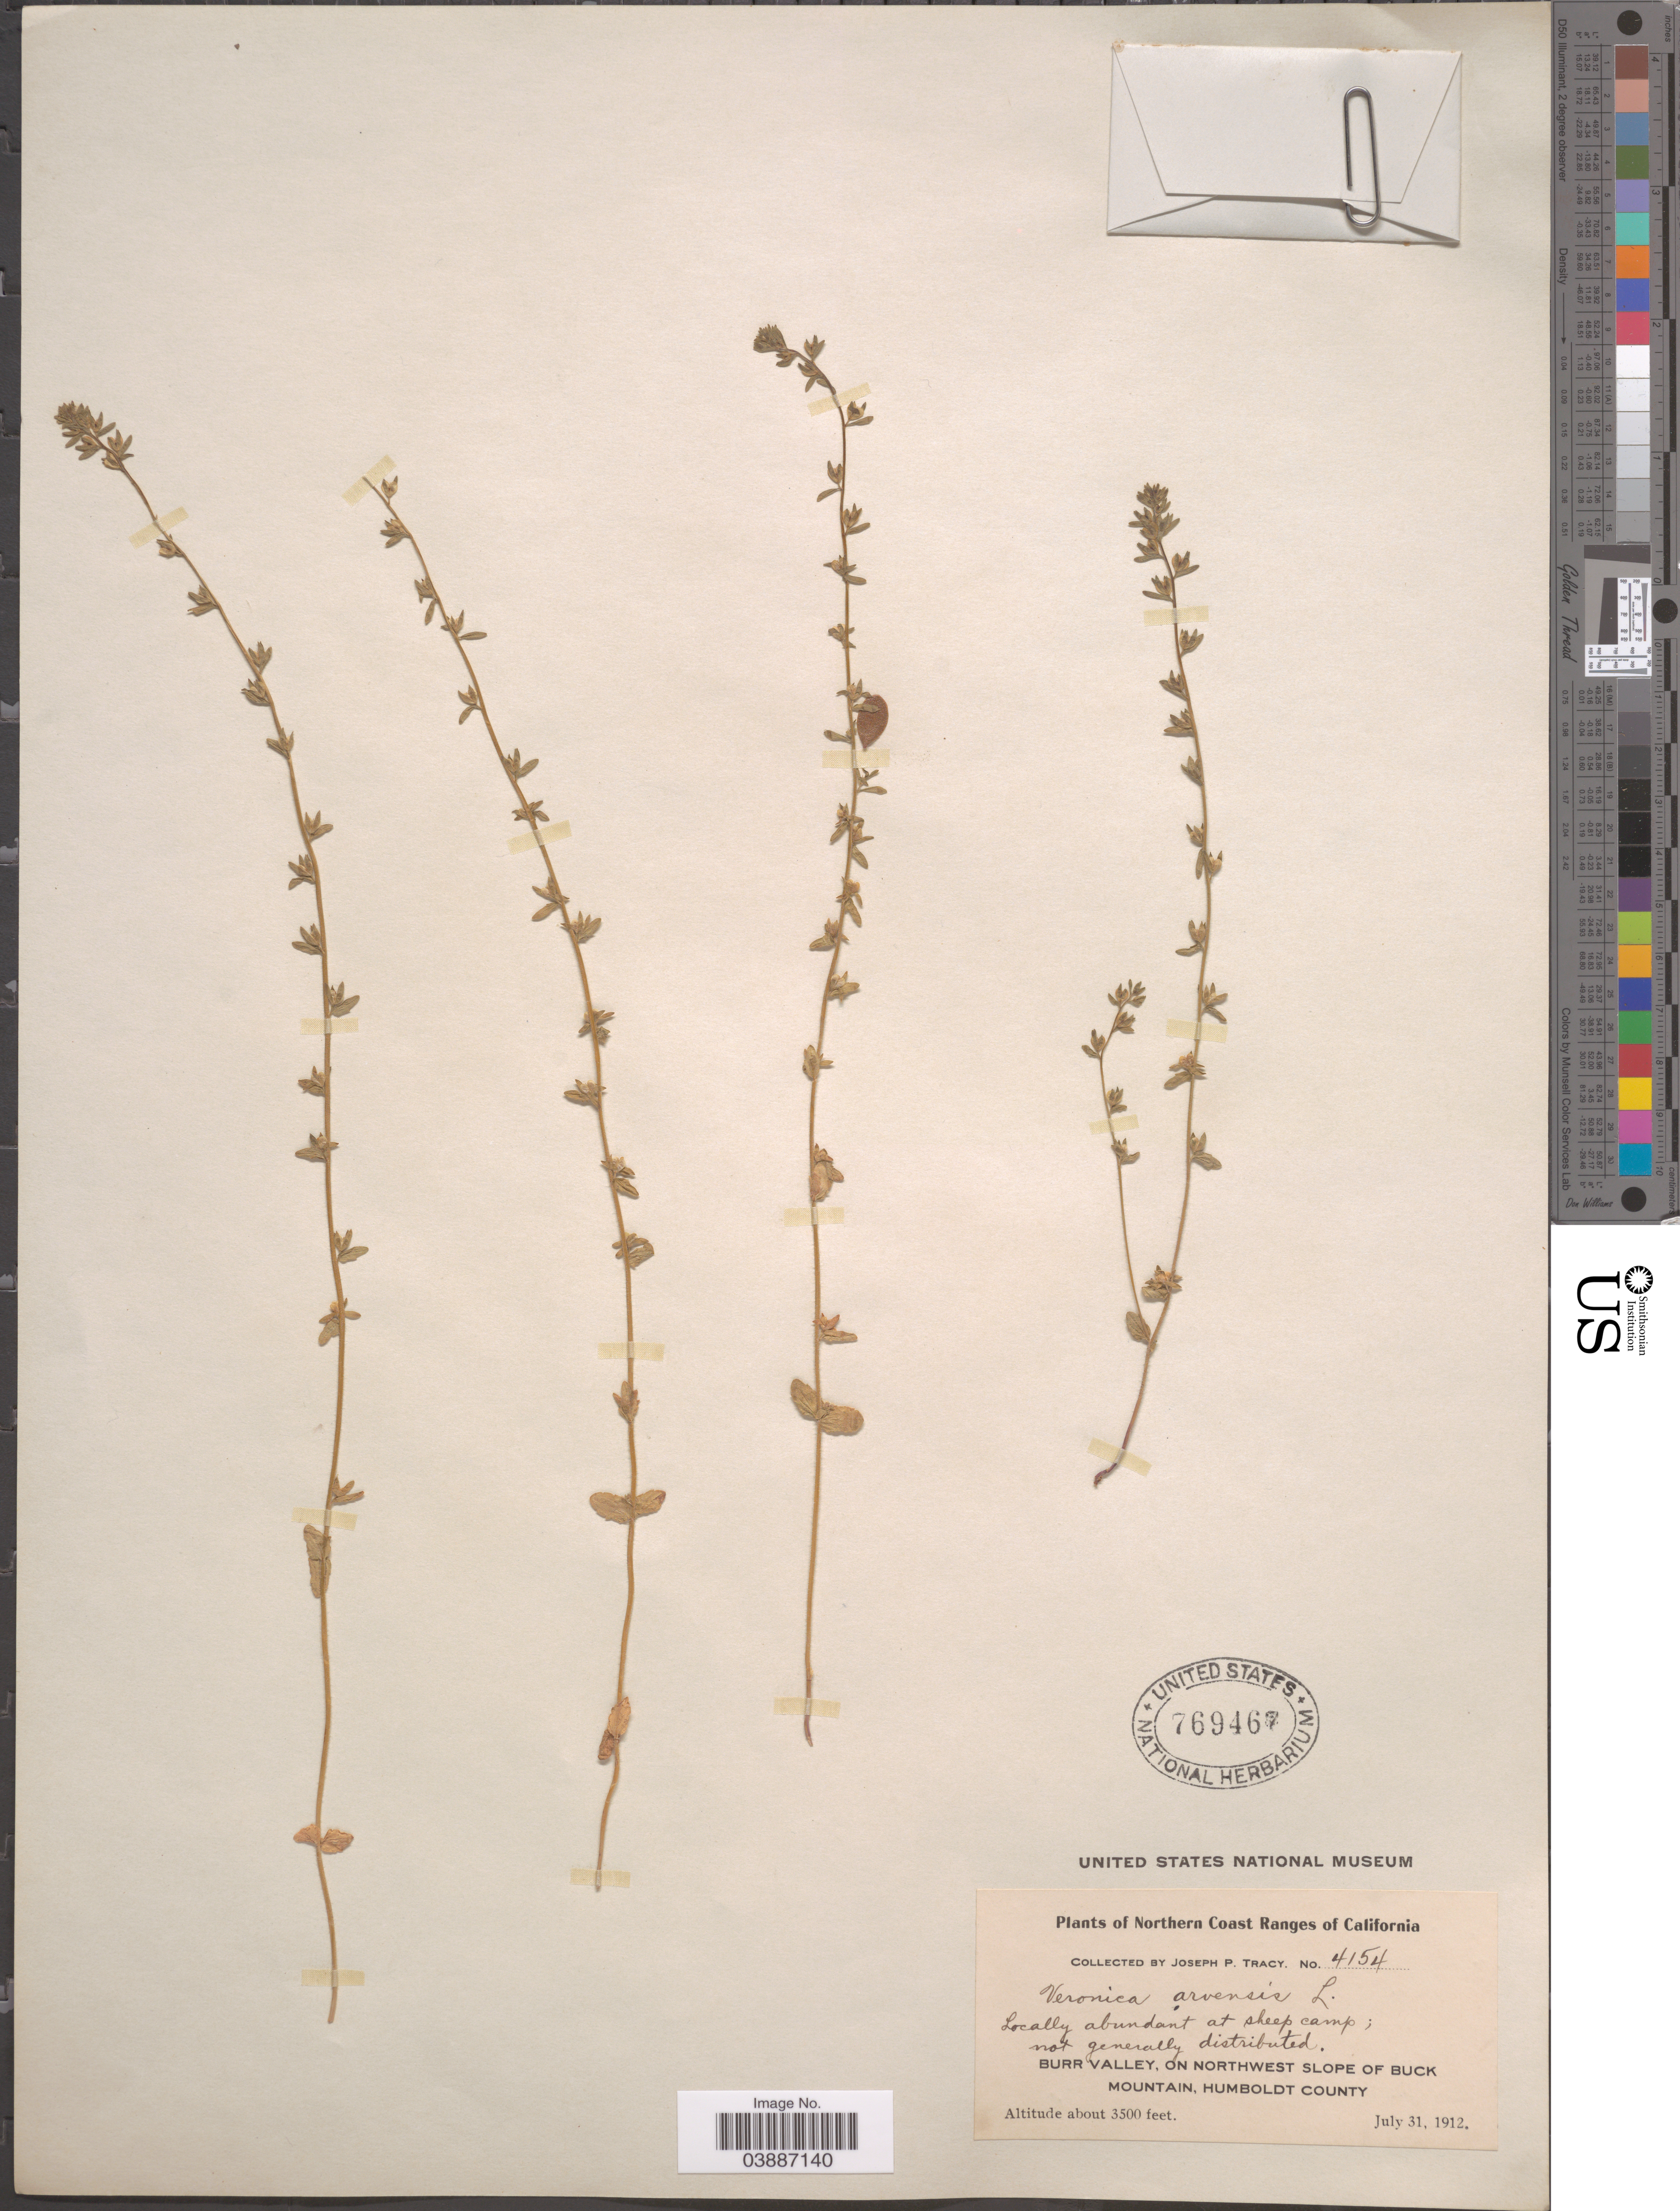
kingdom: Plantae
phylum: Tracheophyta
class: Magnoliopsida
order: Lamiales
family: Plantaginaceae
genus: Veronica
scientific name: Veronica arvensis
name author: L.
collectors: J. Tracy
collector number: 4154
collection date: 1912-07-31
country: United States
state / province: California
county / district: Humboldt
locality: Northern Coast Ranges of California. At sheep camp. Burr Valley, on northwest slope of Buck Mountain, Humboldt County.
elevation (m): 1067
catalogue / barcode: US 769467